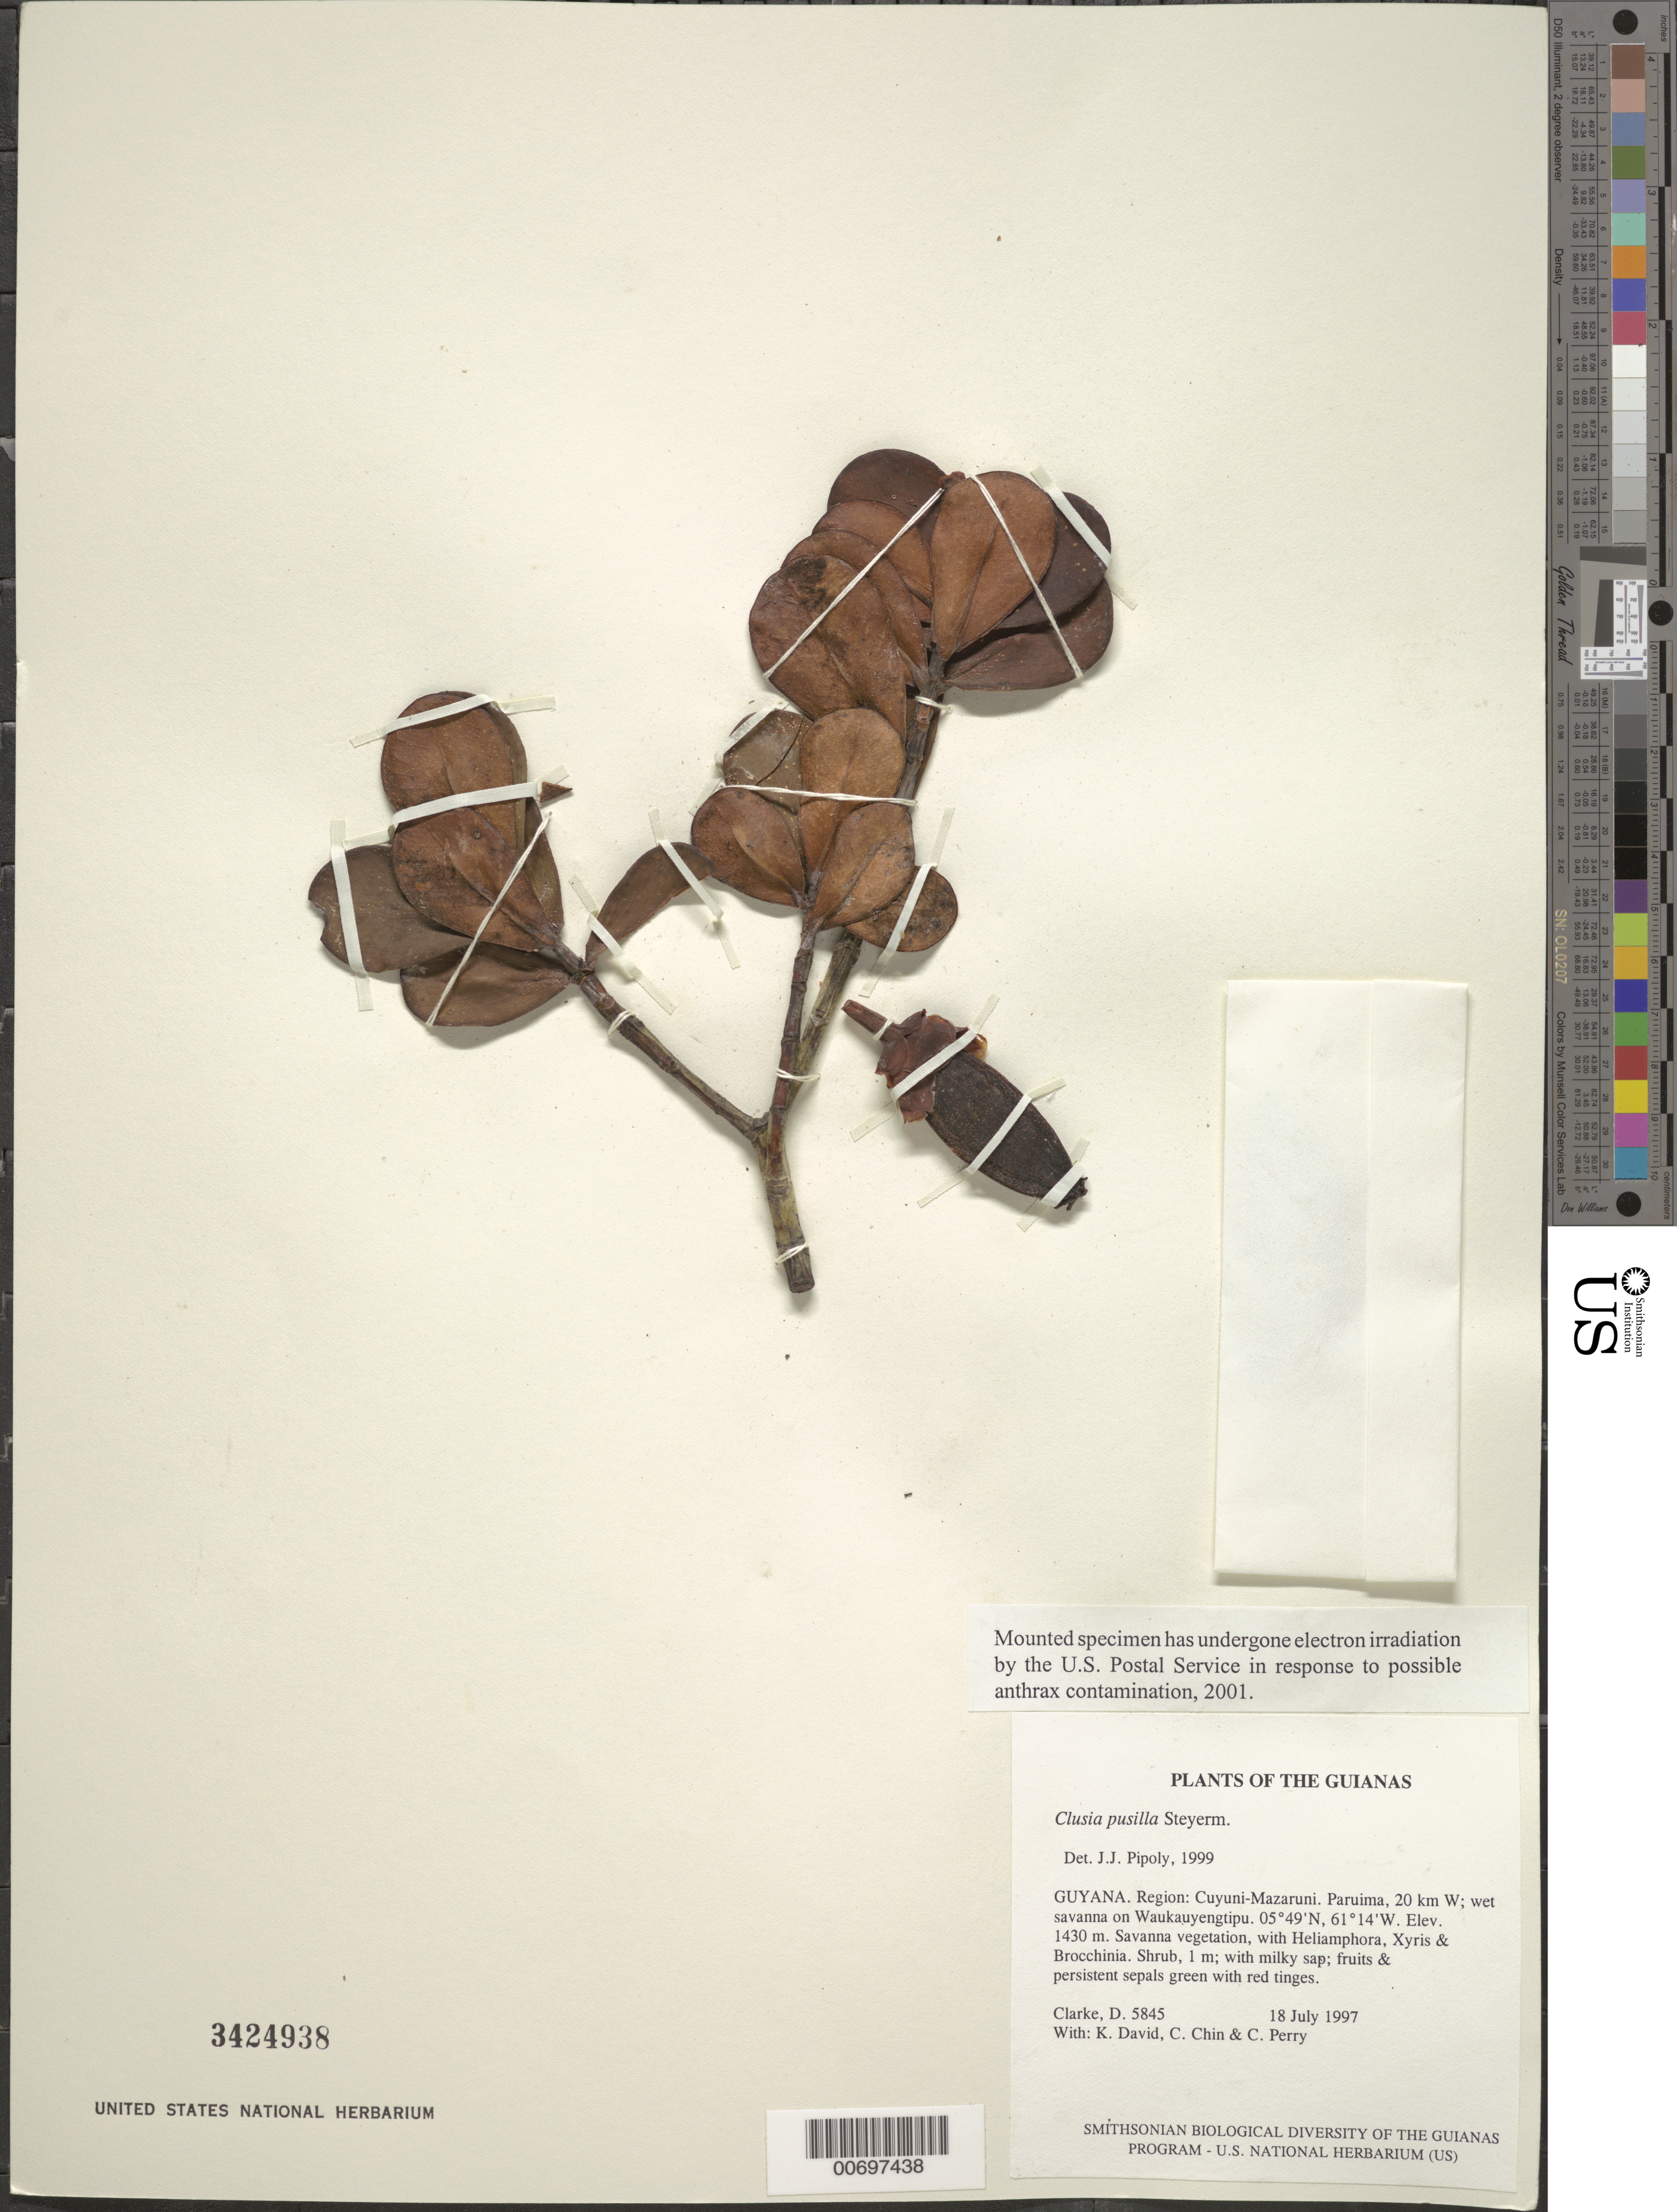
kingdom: Plantae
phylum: Tracheophyta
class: Magnoliopsida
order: Malpighiales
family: Clusiaceae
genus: Clusia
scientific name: Clusia pusilla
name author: Steyerm.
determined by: Pipoly, J. J., III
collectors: H. D. Clarke, K. David, C. Chin & C. Perry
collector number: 5845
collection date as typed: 18 July 1997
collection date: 1997-07-18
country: Guyana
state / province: Cuyuni-Mazaruni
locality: Paruima, 20 km W; wet savanna on Waukauyengtipu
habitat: Savanna vegetation, with Heliamphora, Xyris & Brocchinia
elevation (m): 1430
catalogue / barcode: US 3424938